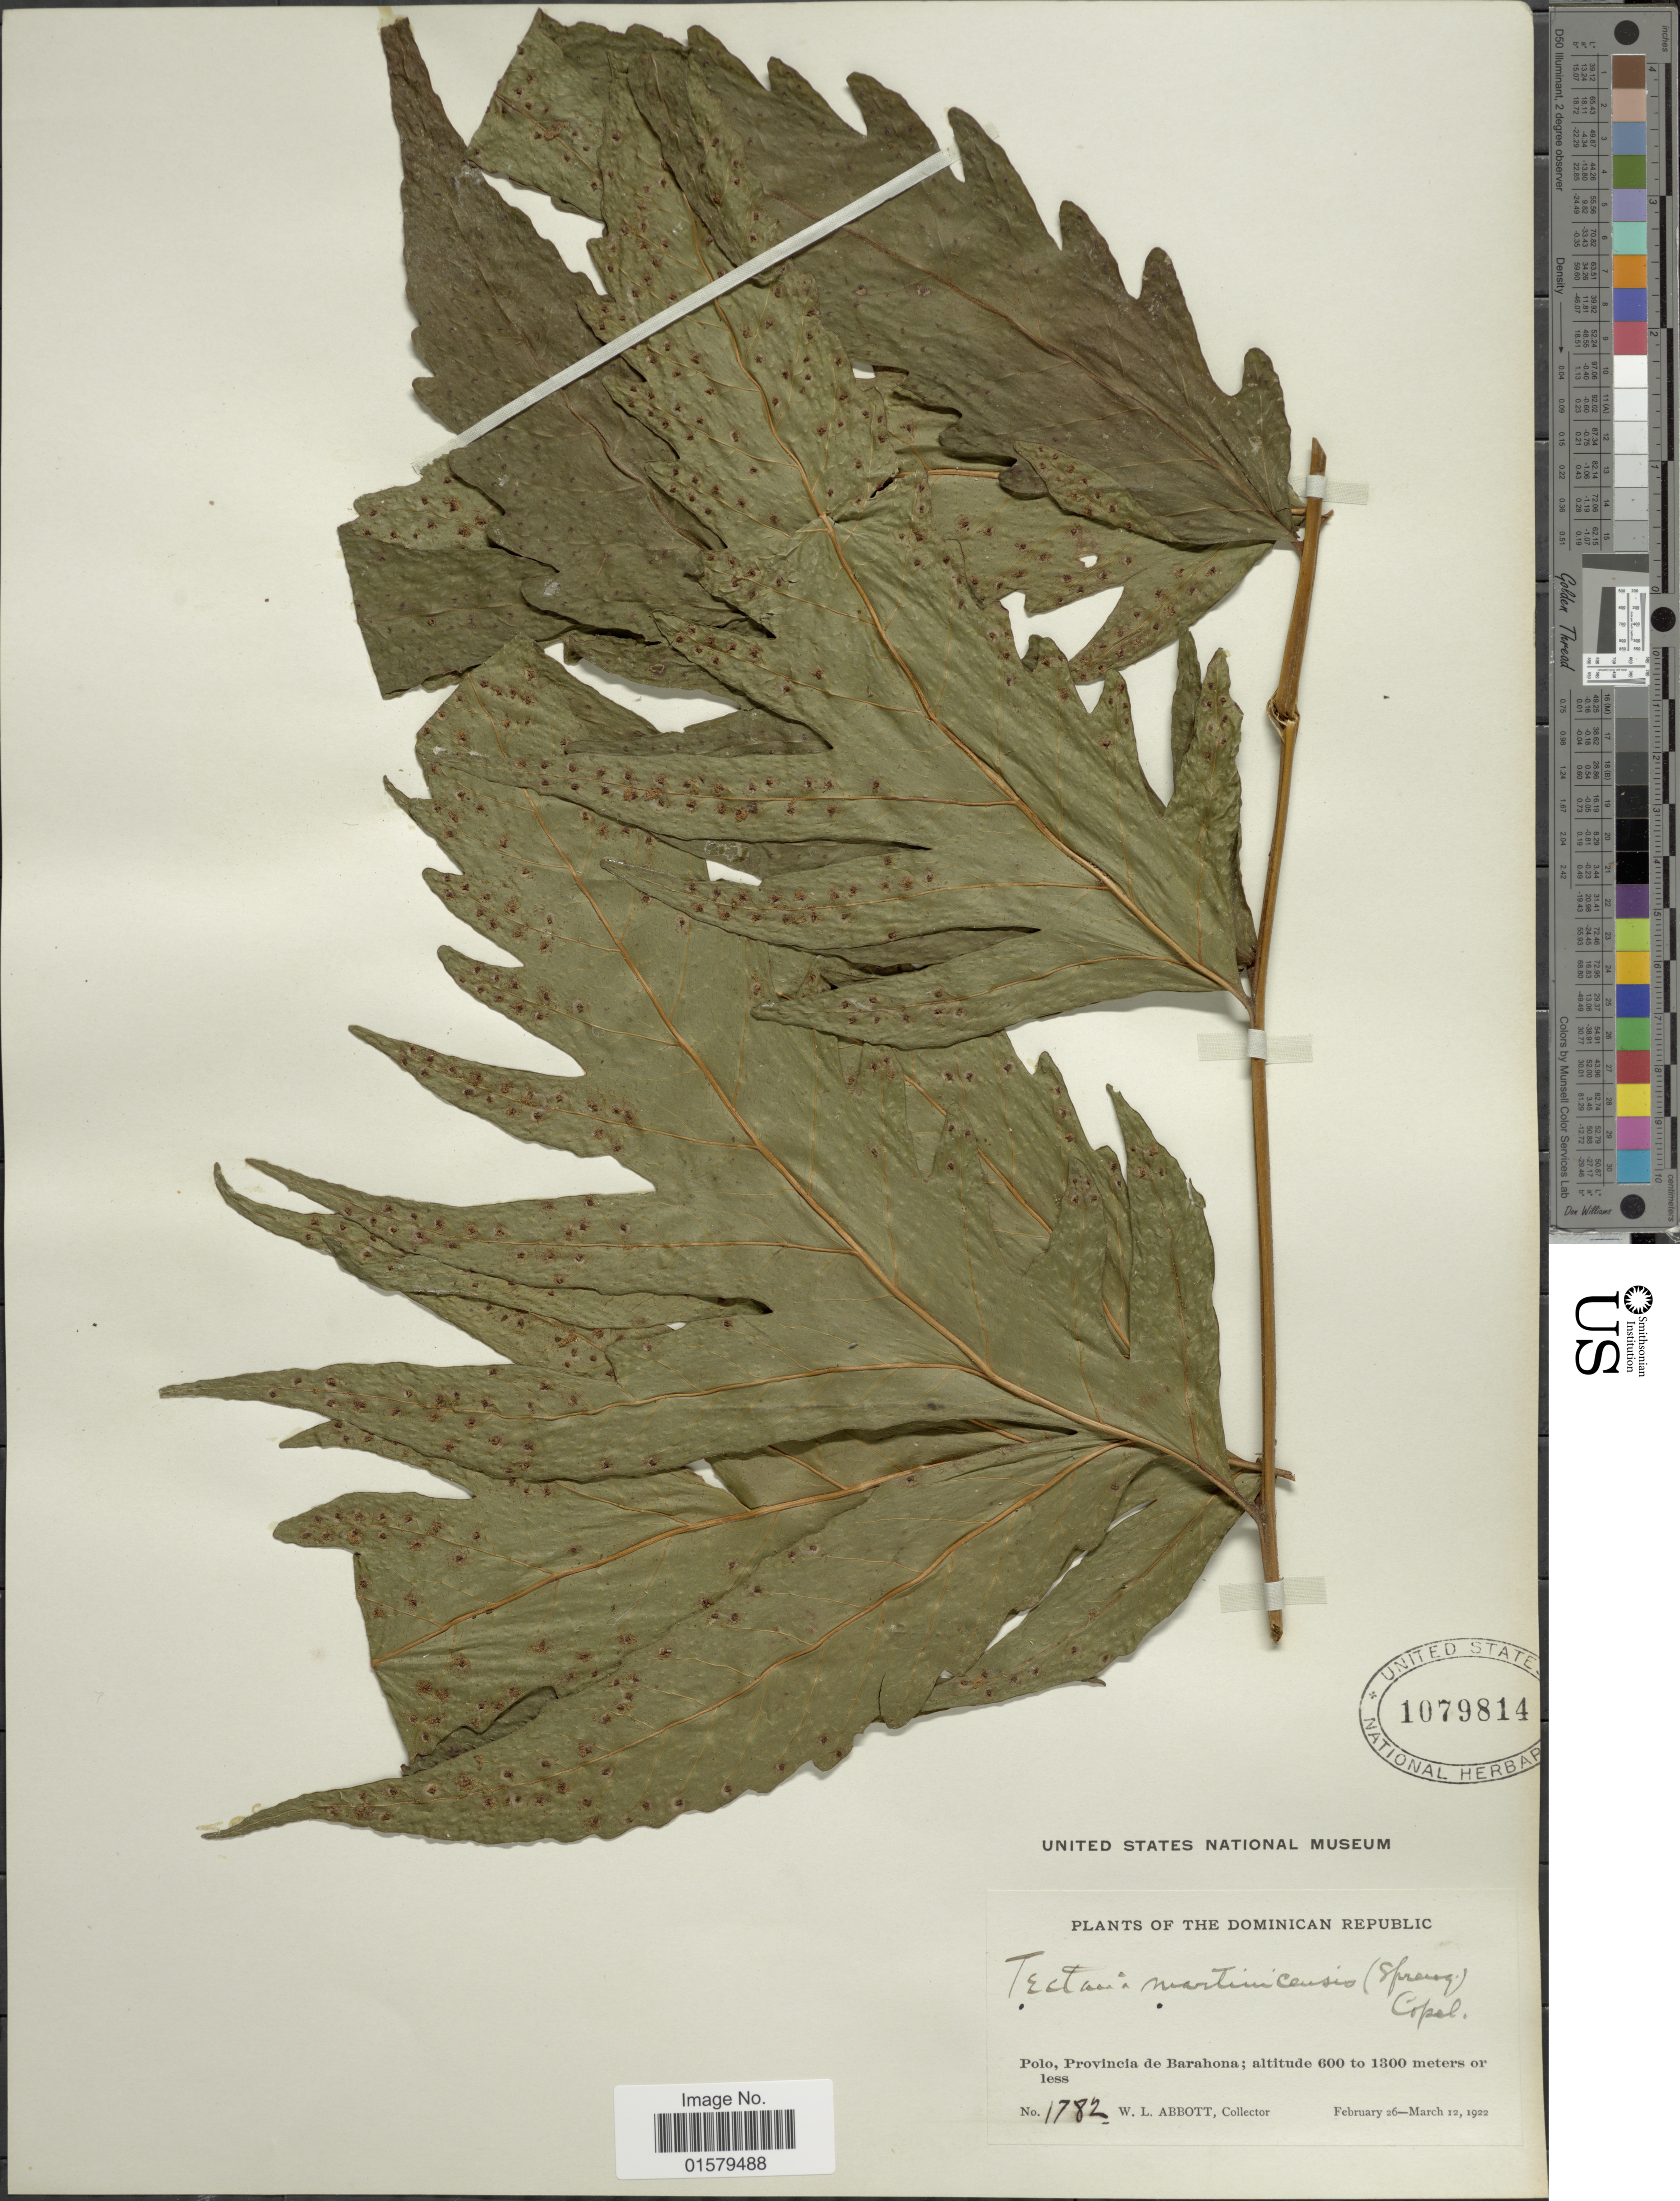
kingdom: Plantae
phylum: Tracheophyta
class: Polypodiopsida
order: Polypodiales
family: Tectariaceae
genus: Tectaria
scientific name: Tectaria transiens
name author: (C.V. Morton) A.R. Sm.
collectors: W. L. Abbott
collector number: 1782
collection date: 1922-02-26/1922-03-12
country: Dominican Republic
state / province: Barahona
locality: Polo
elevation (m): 600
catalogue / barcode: US 1079814